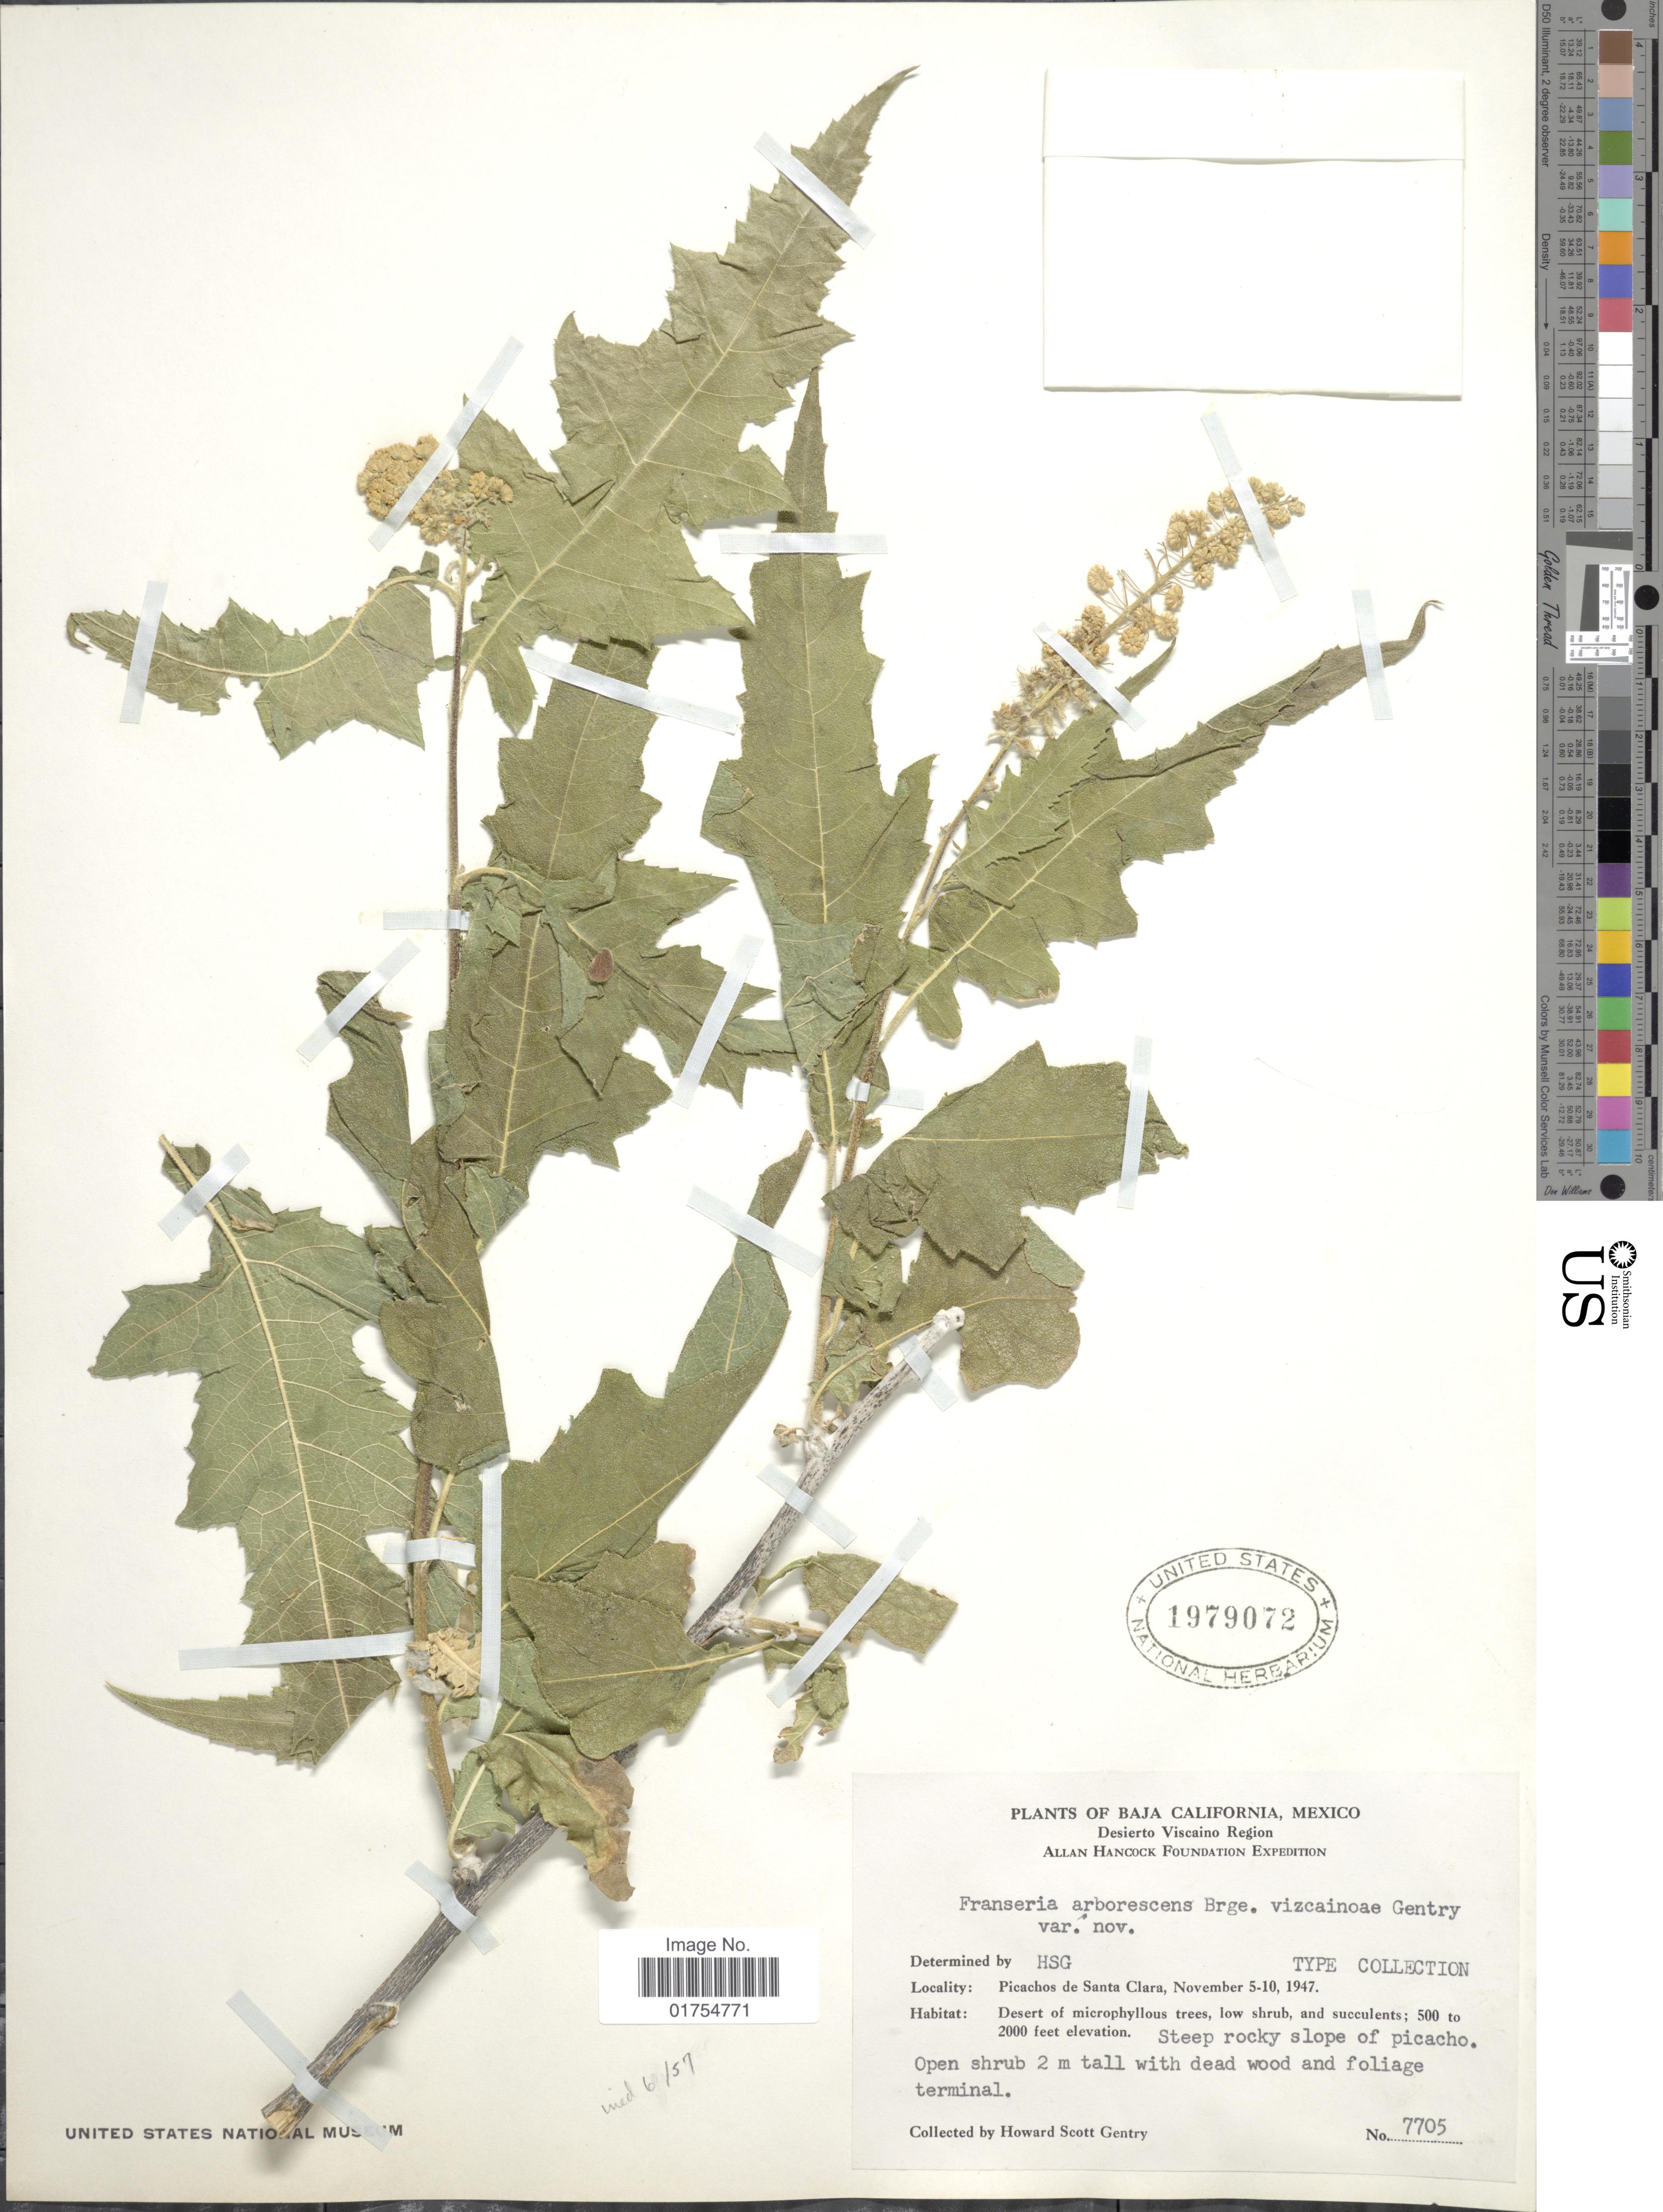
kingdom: Plantae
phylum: Tracheophyta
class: Magnoliopsida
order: Asterales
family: Asteraceae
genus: Franseria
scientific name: Franseria arborescens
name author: (Mill.) Brandegee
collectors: H. S. Gentry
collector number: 7705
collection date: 1947-11-05/1947-11-10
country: Mexico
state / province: Baja California Sur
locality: Desierto Viscaino Region. Picachos de Santa Clara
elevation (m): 152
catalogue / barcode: US 1979072